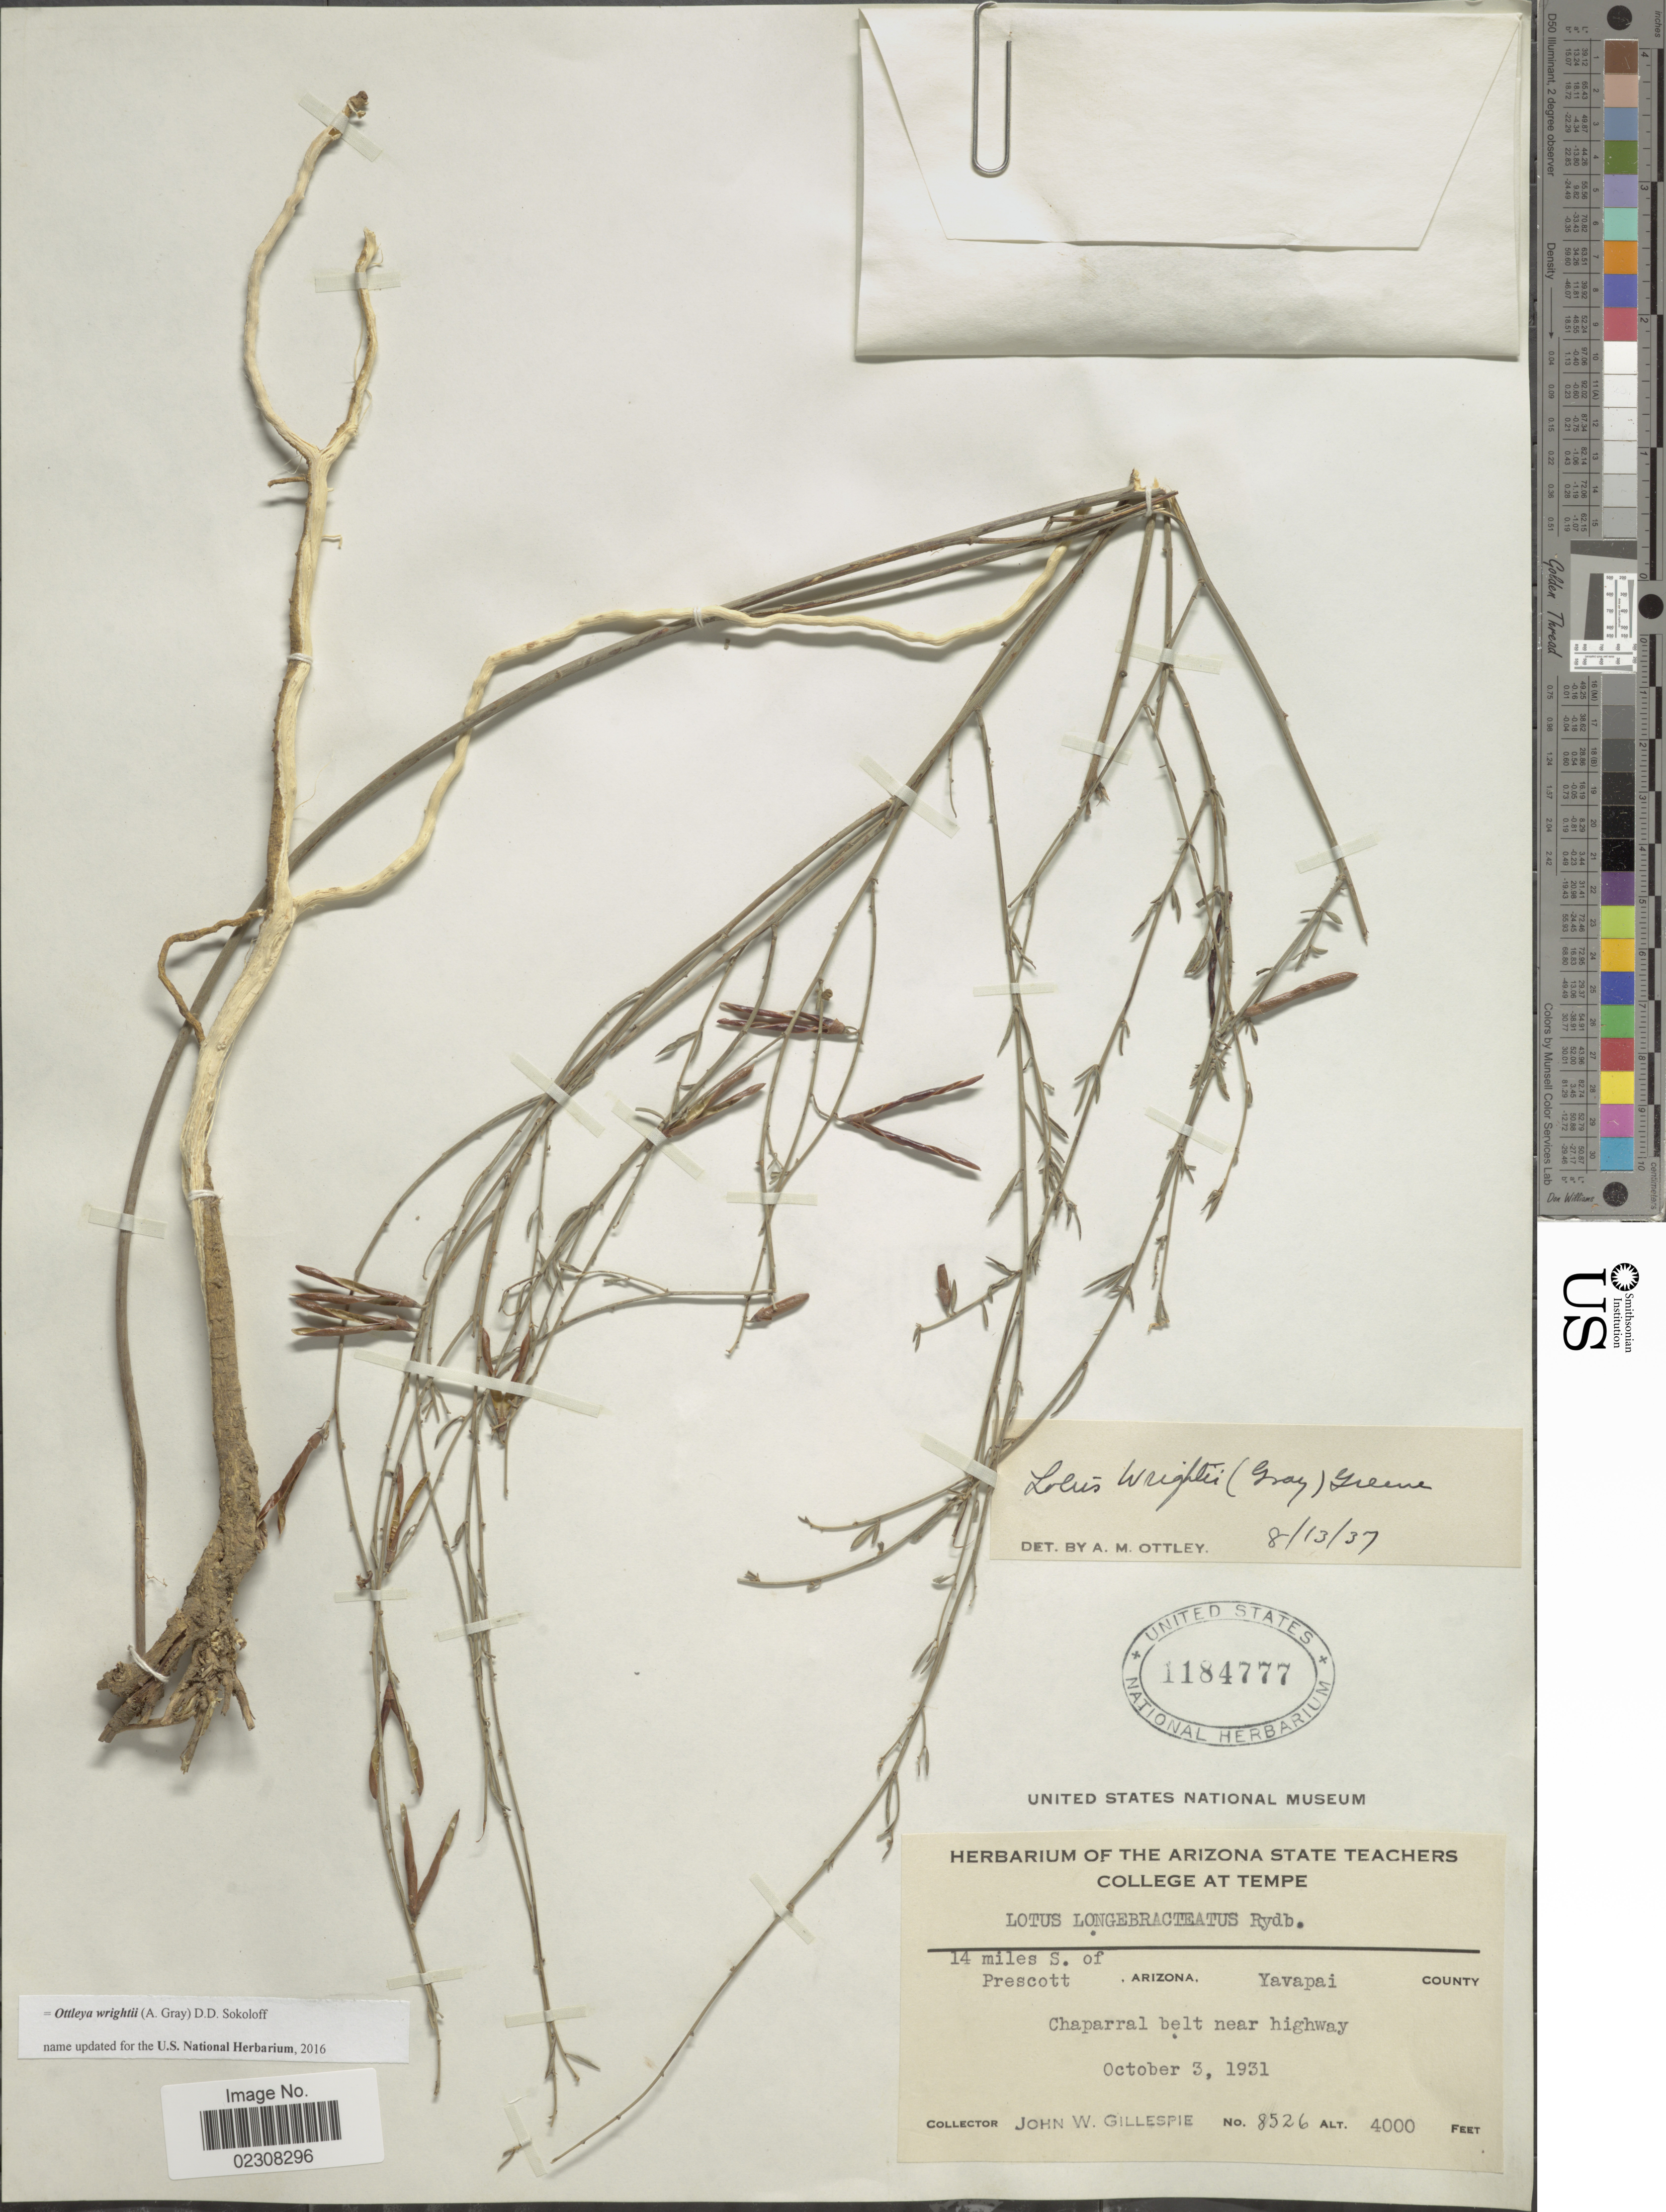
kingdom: Plantae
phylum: Tracheophyta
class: Magnoliopsida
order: Fabales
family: Fabaceae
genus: Ottleya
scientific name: Ottleya wrightii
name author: (A. Gray) D.D. Sokoloff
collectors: J. W. Gillespie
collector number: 8526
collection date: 1931-10-03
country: United States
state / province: Arizona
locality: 14 miles S. of Prescott, Yavapai County, Chaparral belt near highway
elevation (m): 1219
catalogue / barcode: US 1184777